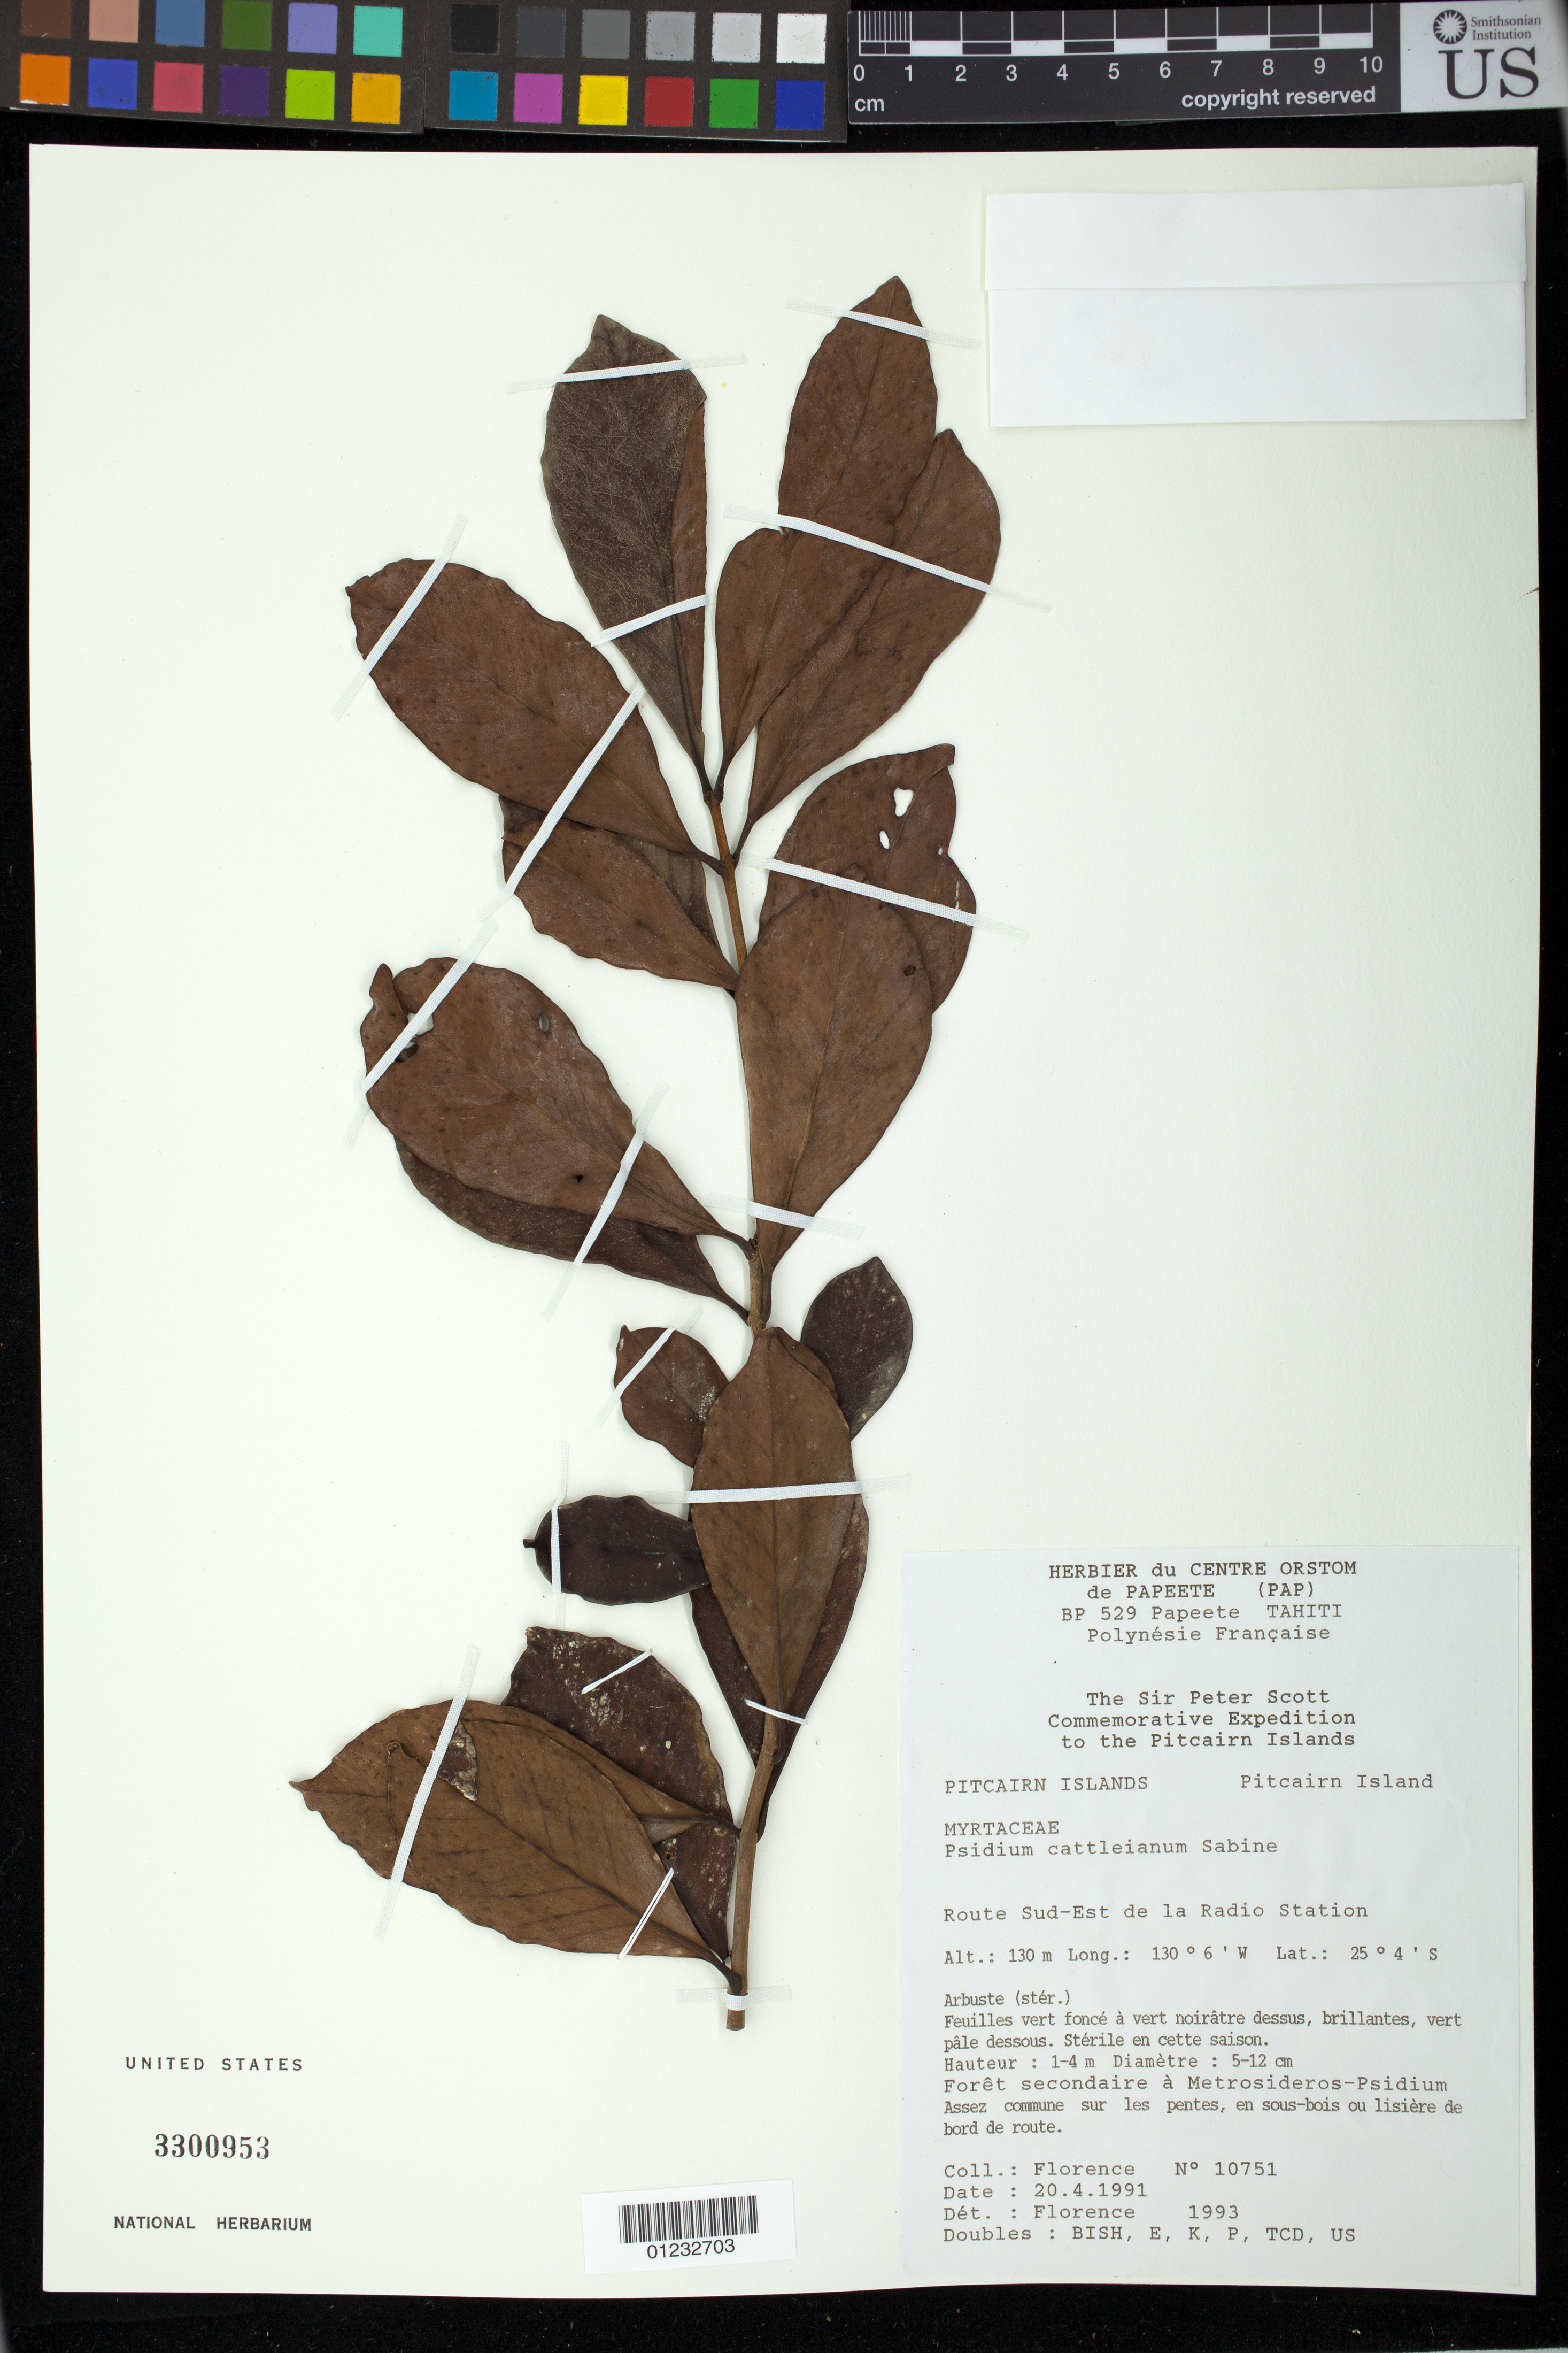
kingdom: Plantae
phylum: Tracheophyta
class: Magnoliopsida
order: Myrtales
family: Myrtaceae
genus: Psidium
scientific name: Psidium cattleyanum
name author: Sabine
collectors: J. Florence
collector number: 10751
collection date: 1991-04-20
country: Pitcairn Islands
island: Pitcairn Island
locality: Route Sud-Est de la Radio Station.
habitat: forèt secondaire à Metrosideros-Psidium.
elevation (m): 130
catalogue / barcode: US 3300953